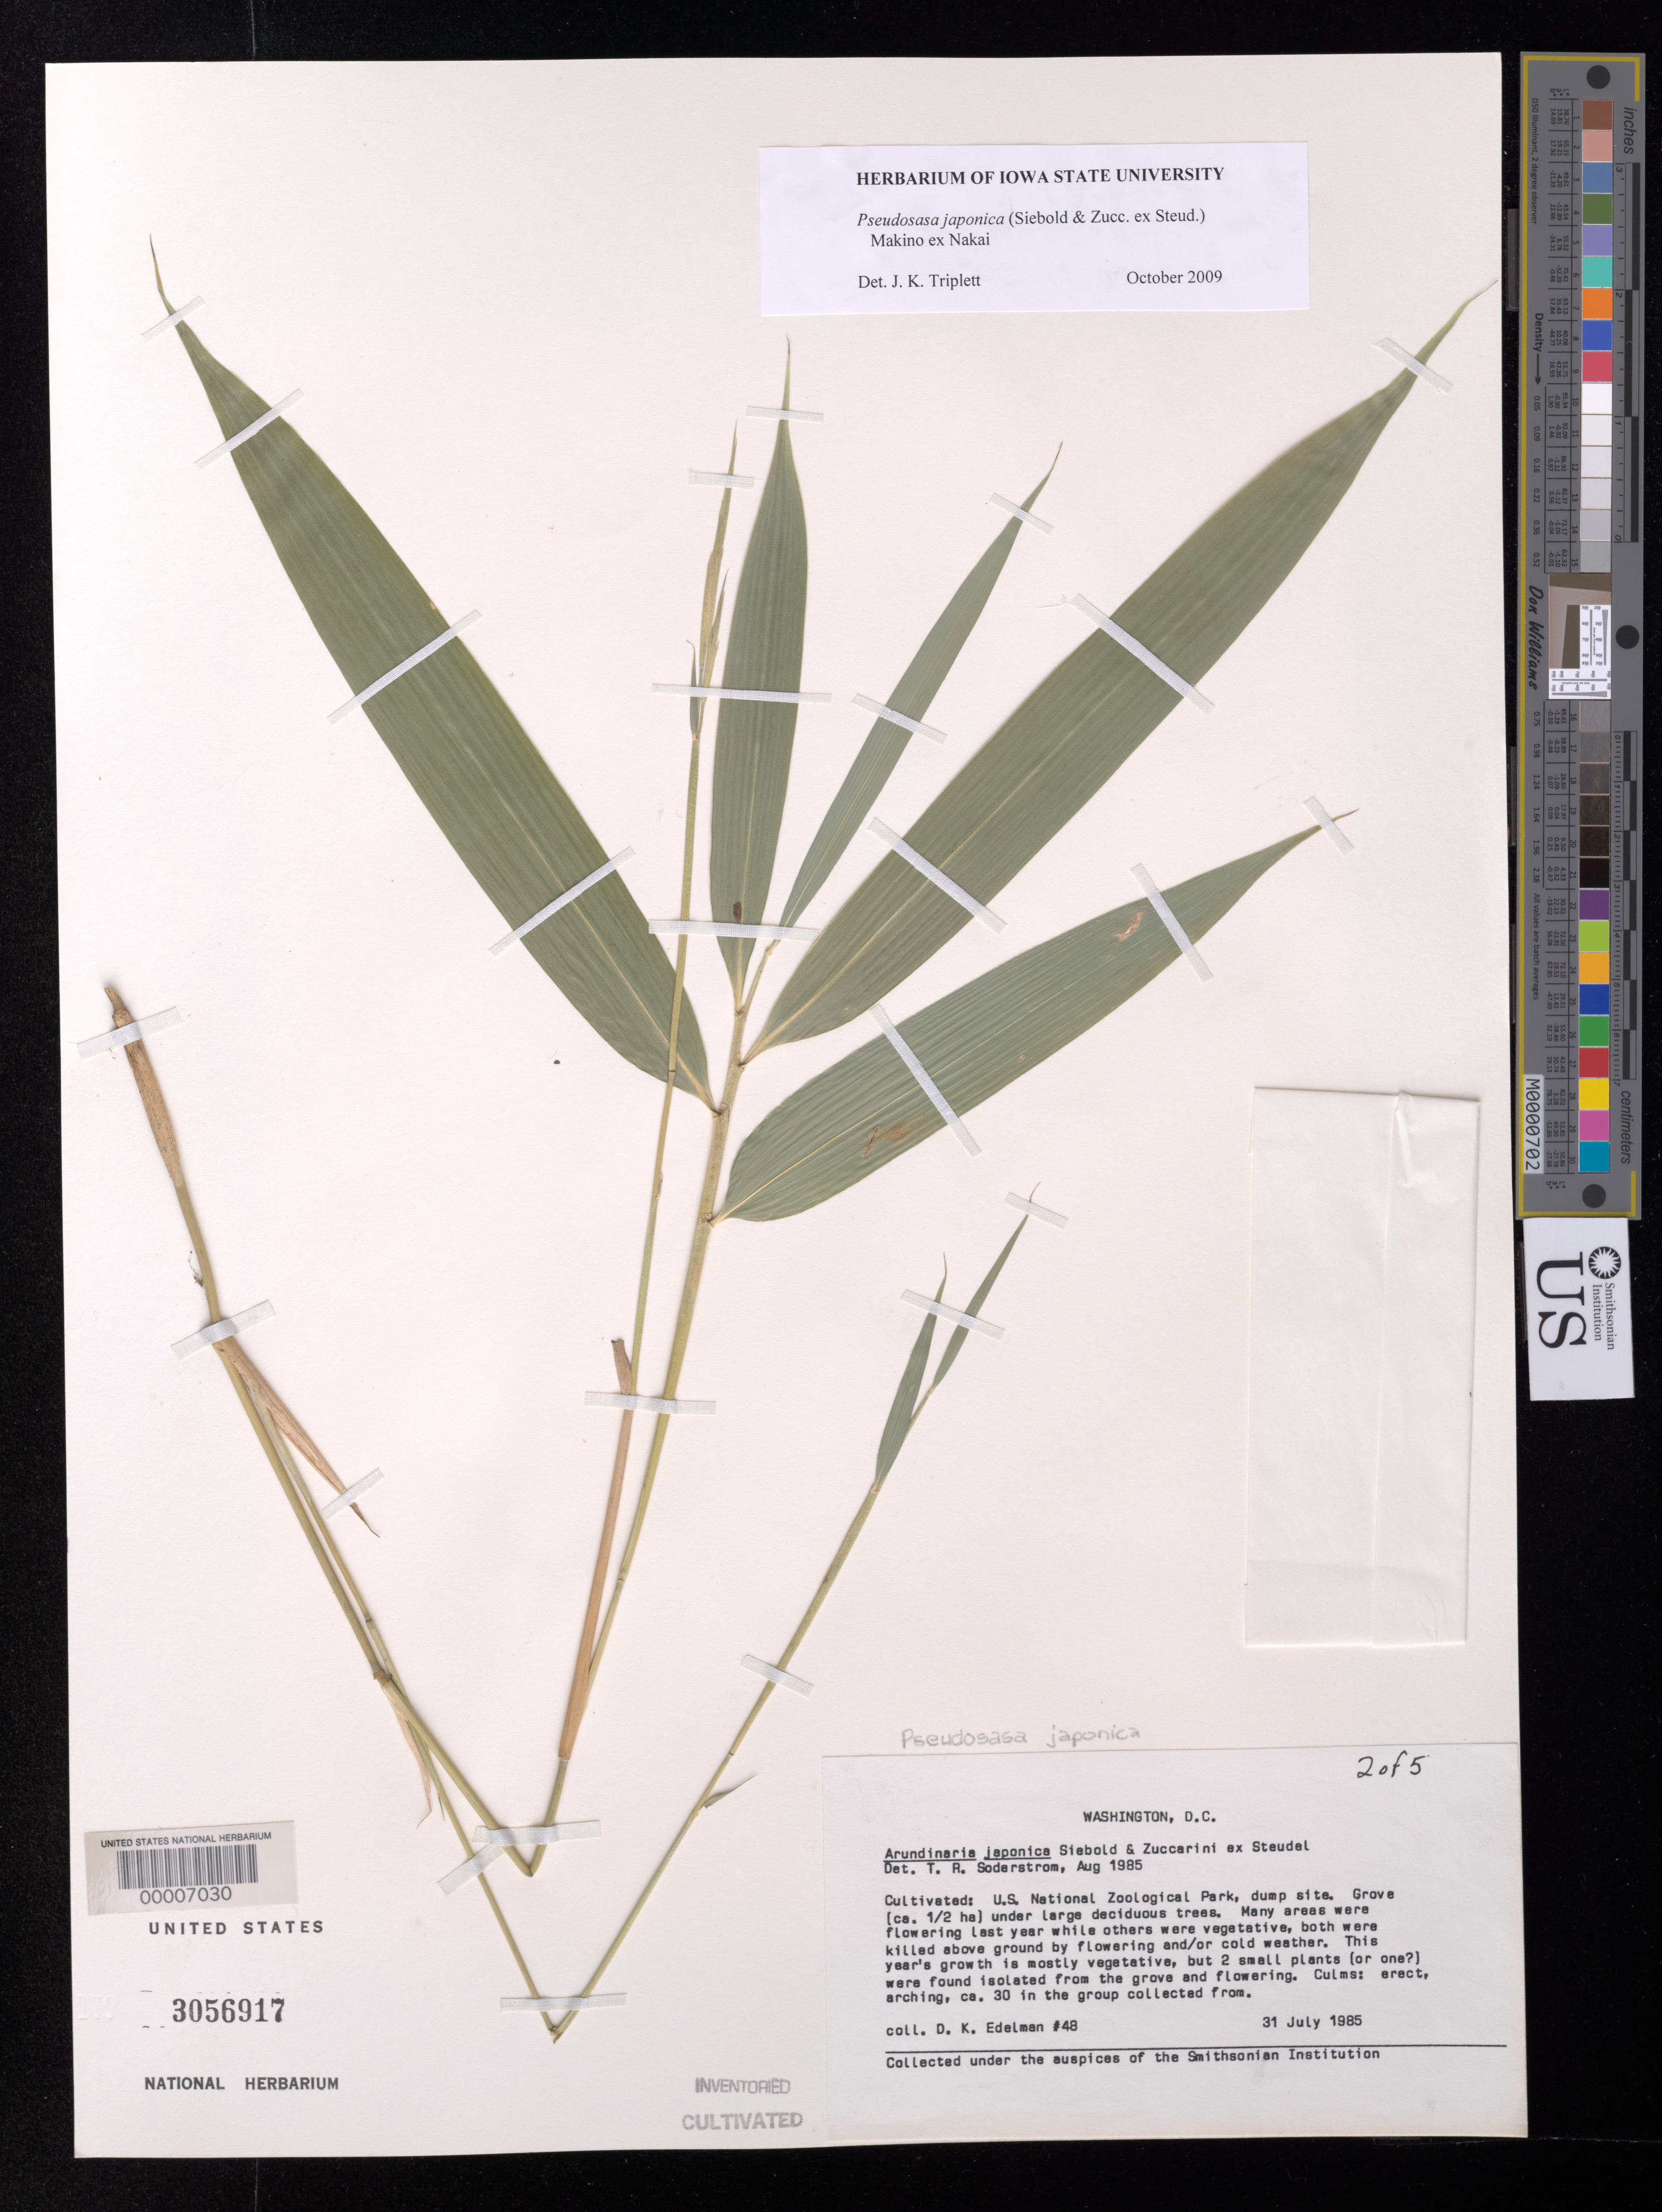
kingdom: Plantae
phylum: Tracheophyta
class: Liliopsida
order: Poales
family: Poaceae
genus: Pseudosasa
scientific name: Pseudosasa japonica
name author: (Siebold & Zucc. ex Steud.) Makino ex Nakai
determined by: Triplett, J. K.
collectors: D. Edelman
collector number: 48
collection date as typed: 31 Jul 1985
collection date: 1985-07-31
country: United States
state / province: District of Columbia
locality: National Zoological Park, dumpsite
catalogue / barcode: US 3056917